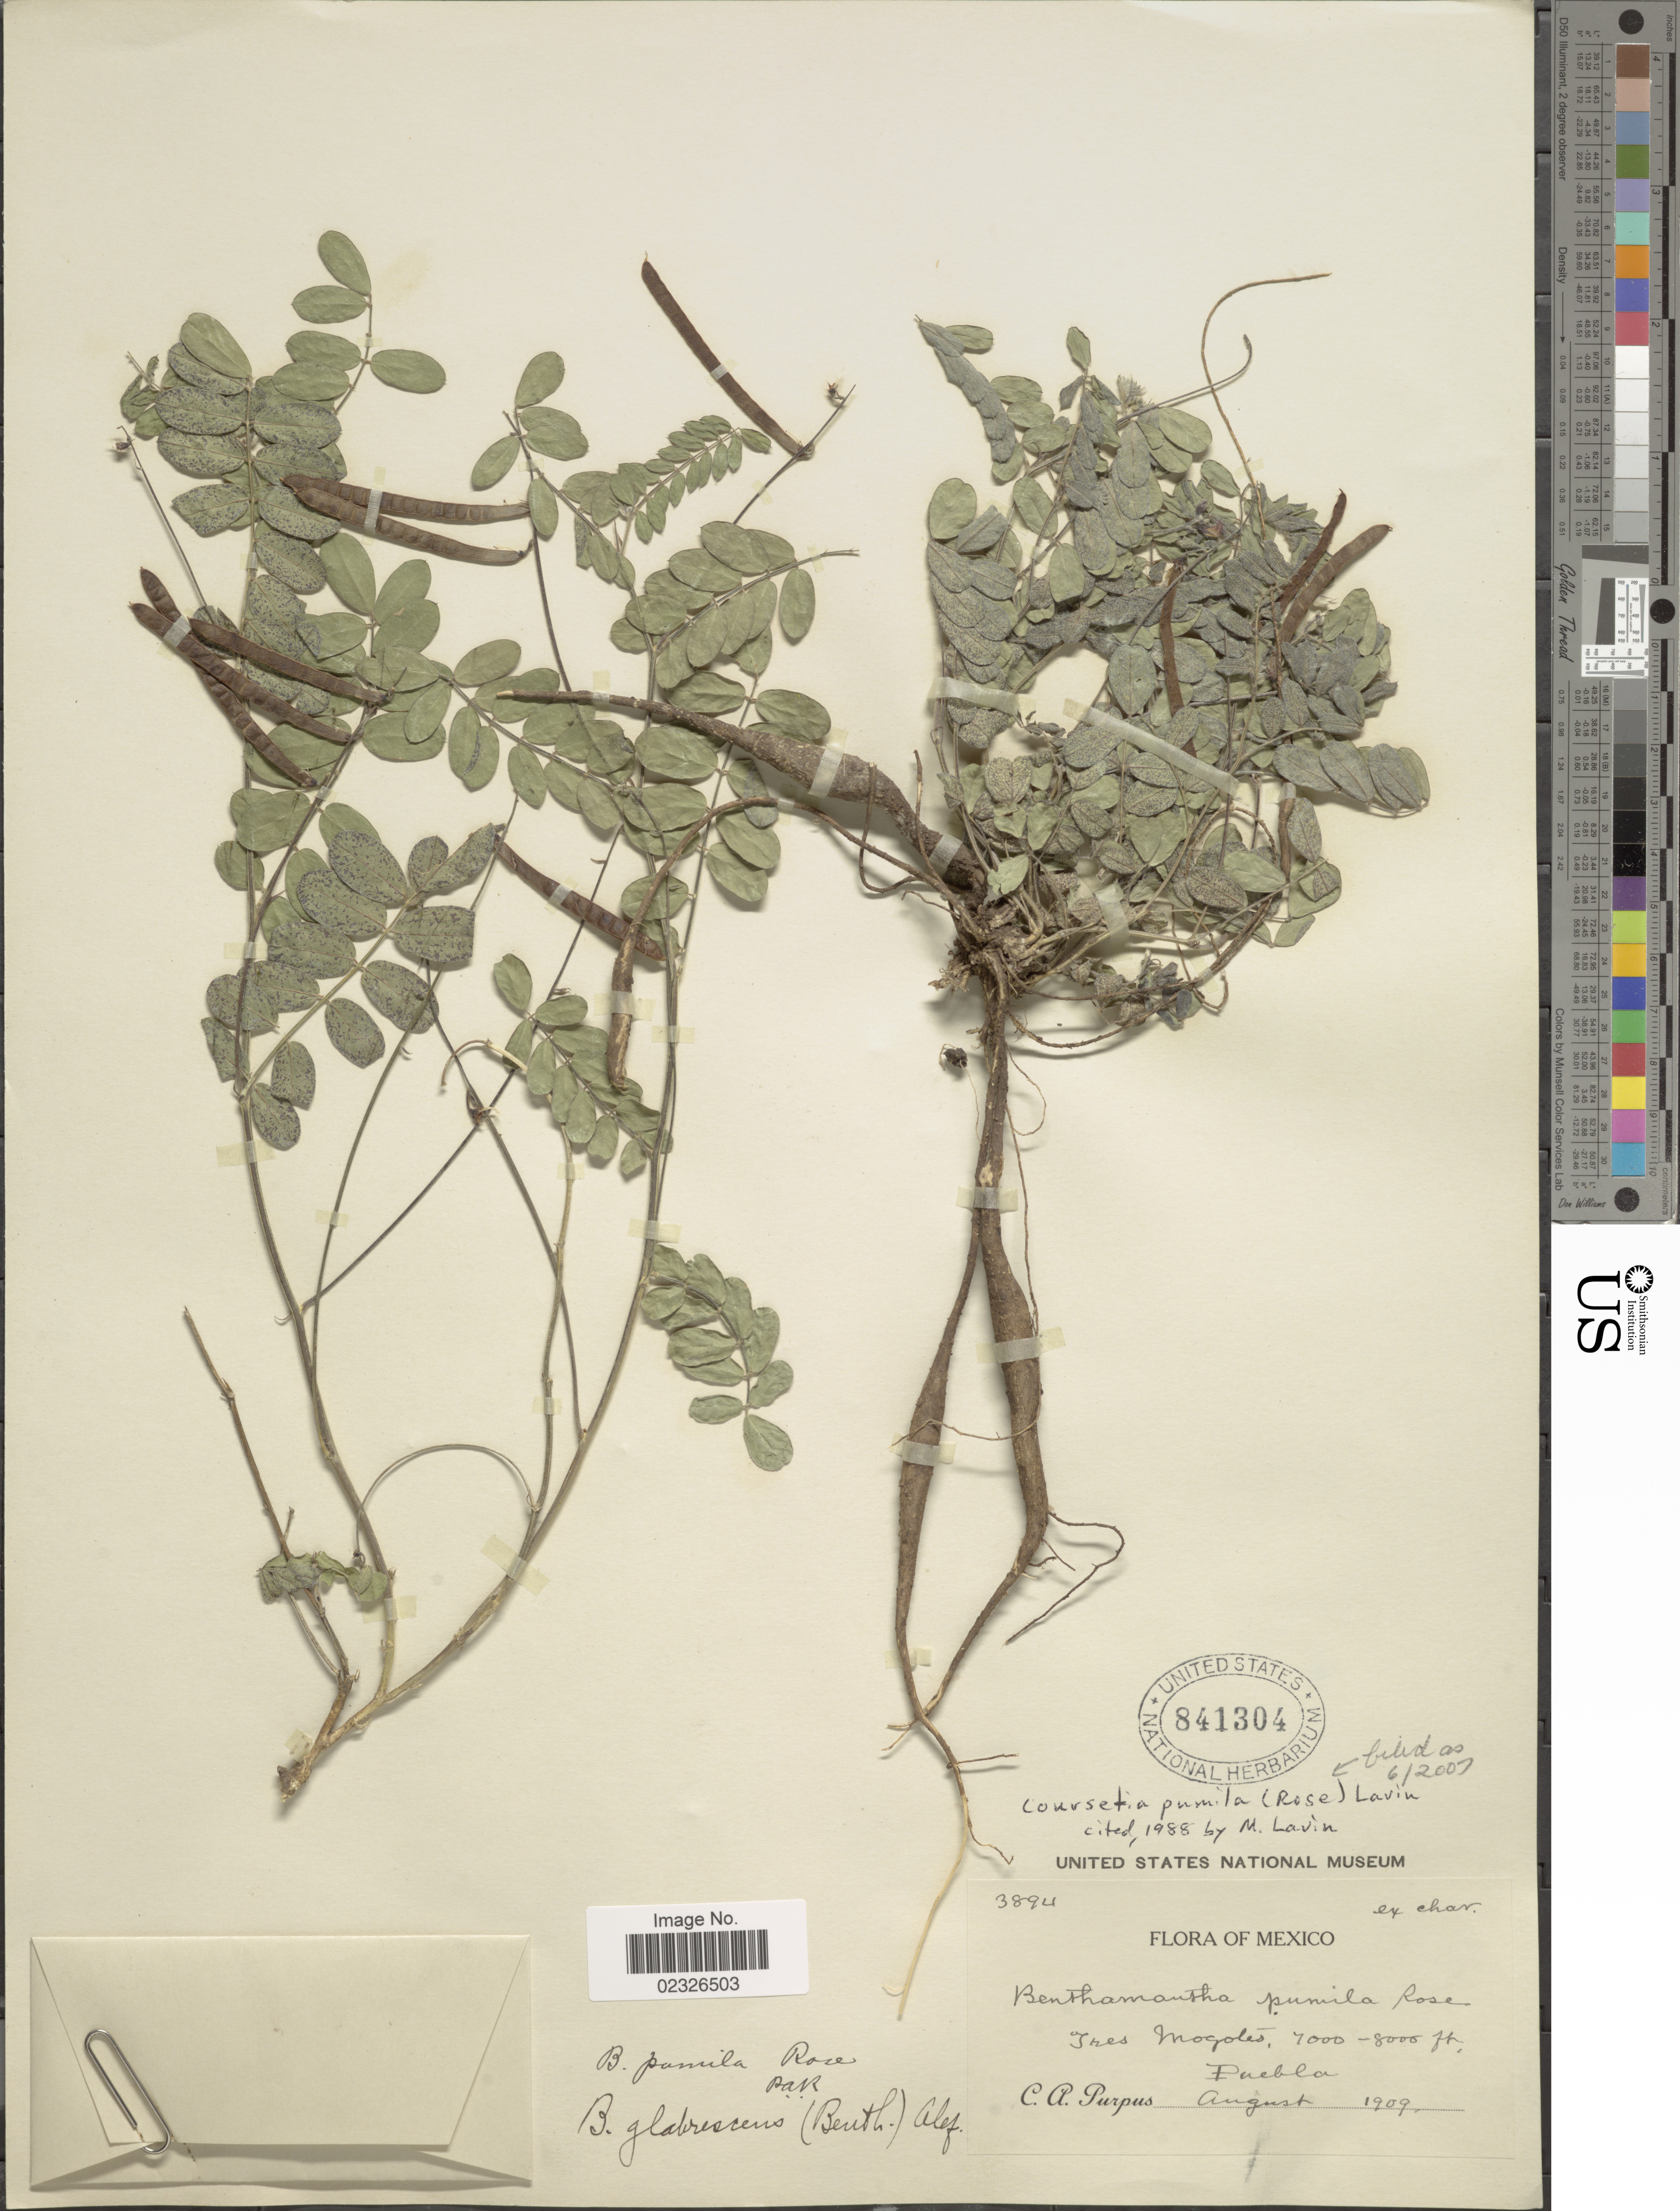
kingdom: Plantae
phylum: Tracheophyta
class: Magnoliopsida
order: Fabales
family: Fabaceae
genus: Coursetia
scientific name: Coursetia pumila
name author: (Rose) Lavin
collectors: C. A. Purpus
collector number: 3894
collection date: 1909-08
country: Mexico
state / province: Puebla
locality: Tres Mogoles, Puebla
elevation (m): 2134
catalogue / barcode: US 841304